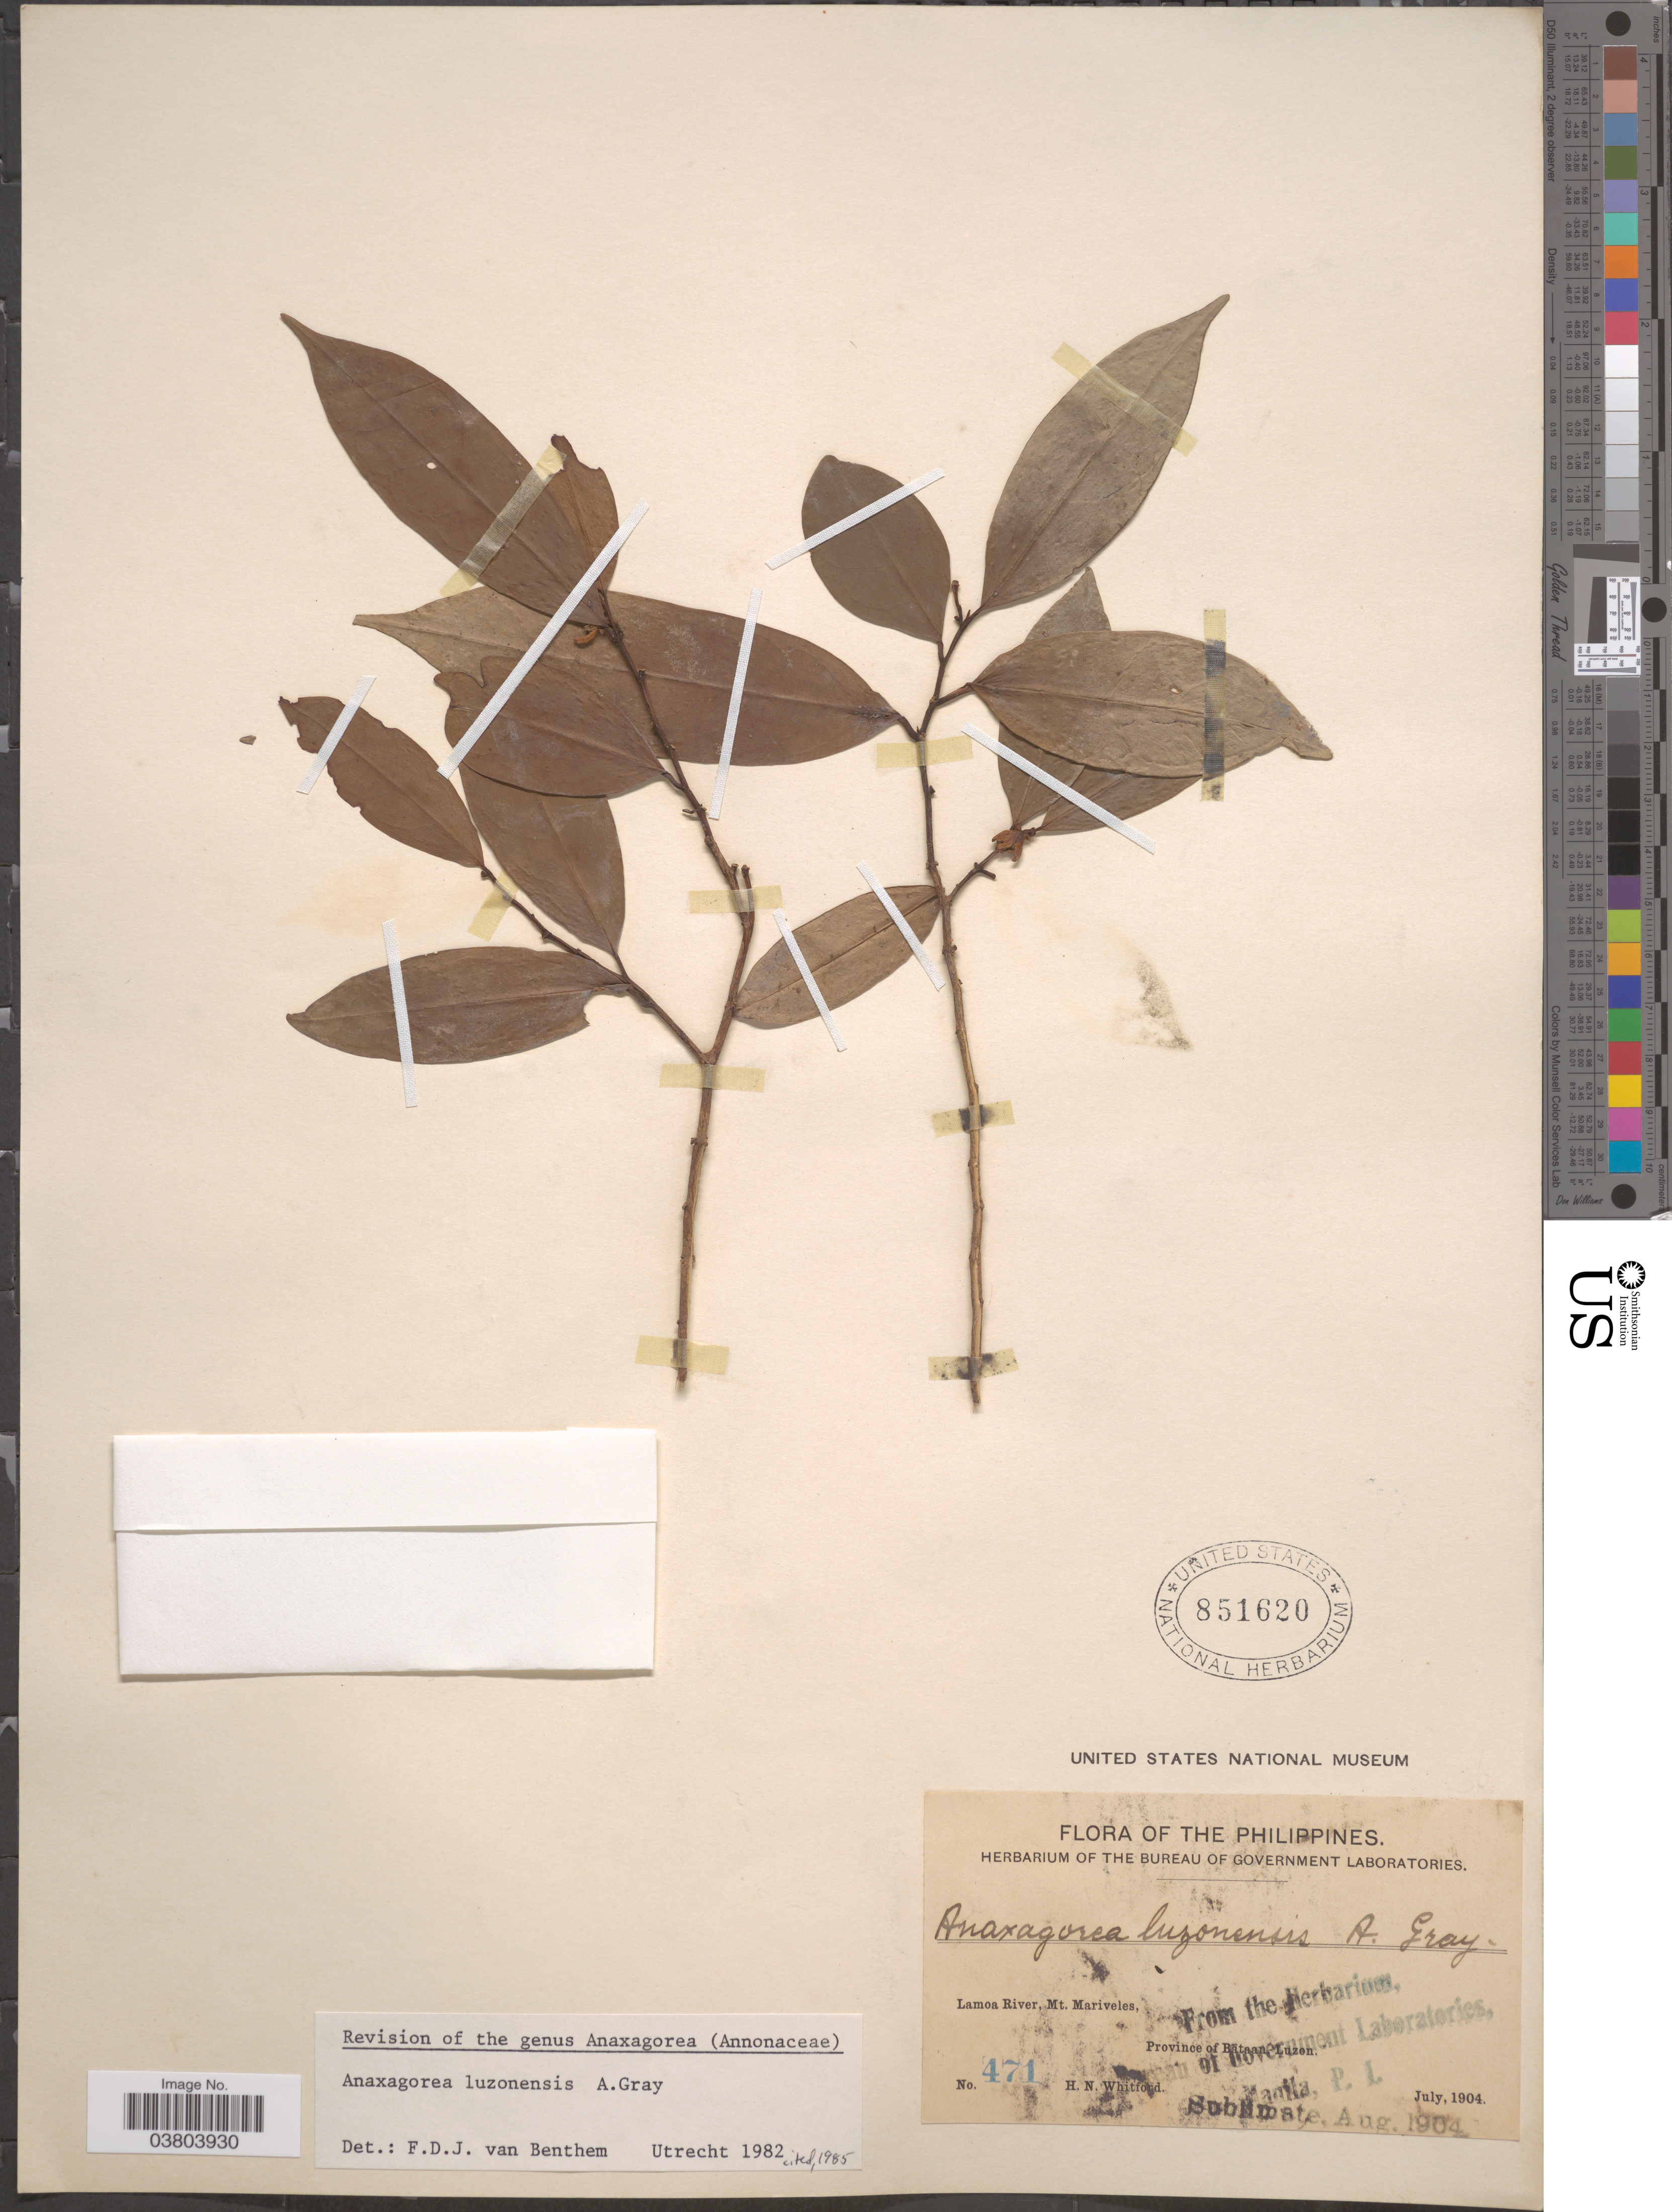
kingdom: Plantae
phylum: Tracheophyta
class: Magnoliopsida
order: Magnoliales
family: Annonaceae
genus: Anaxagorea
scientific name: Anaxagorea luzonensis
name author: A. Gray in Wilkes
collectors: H. N. Whitford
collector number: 471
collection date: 1904-07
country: Philippines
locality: Lamoa River, Mt. Mariveles, Province of Bataan, Luzon.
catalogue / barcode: US 851620